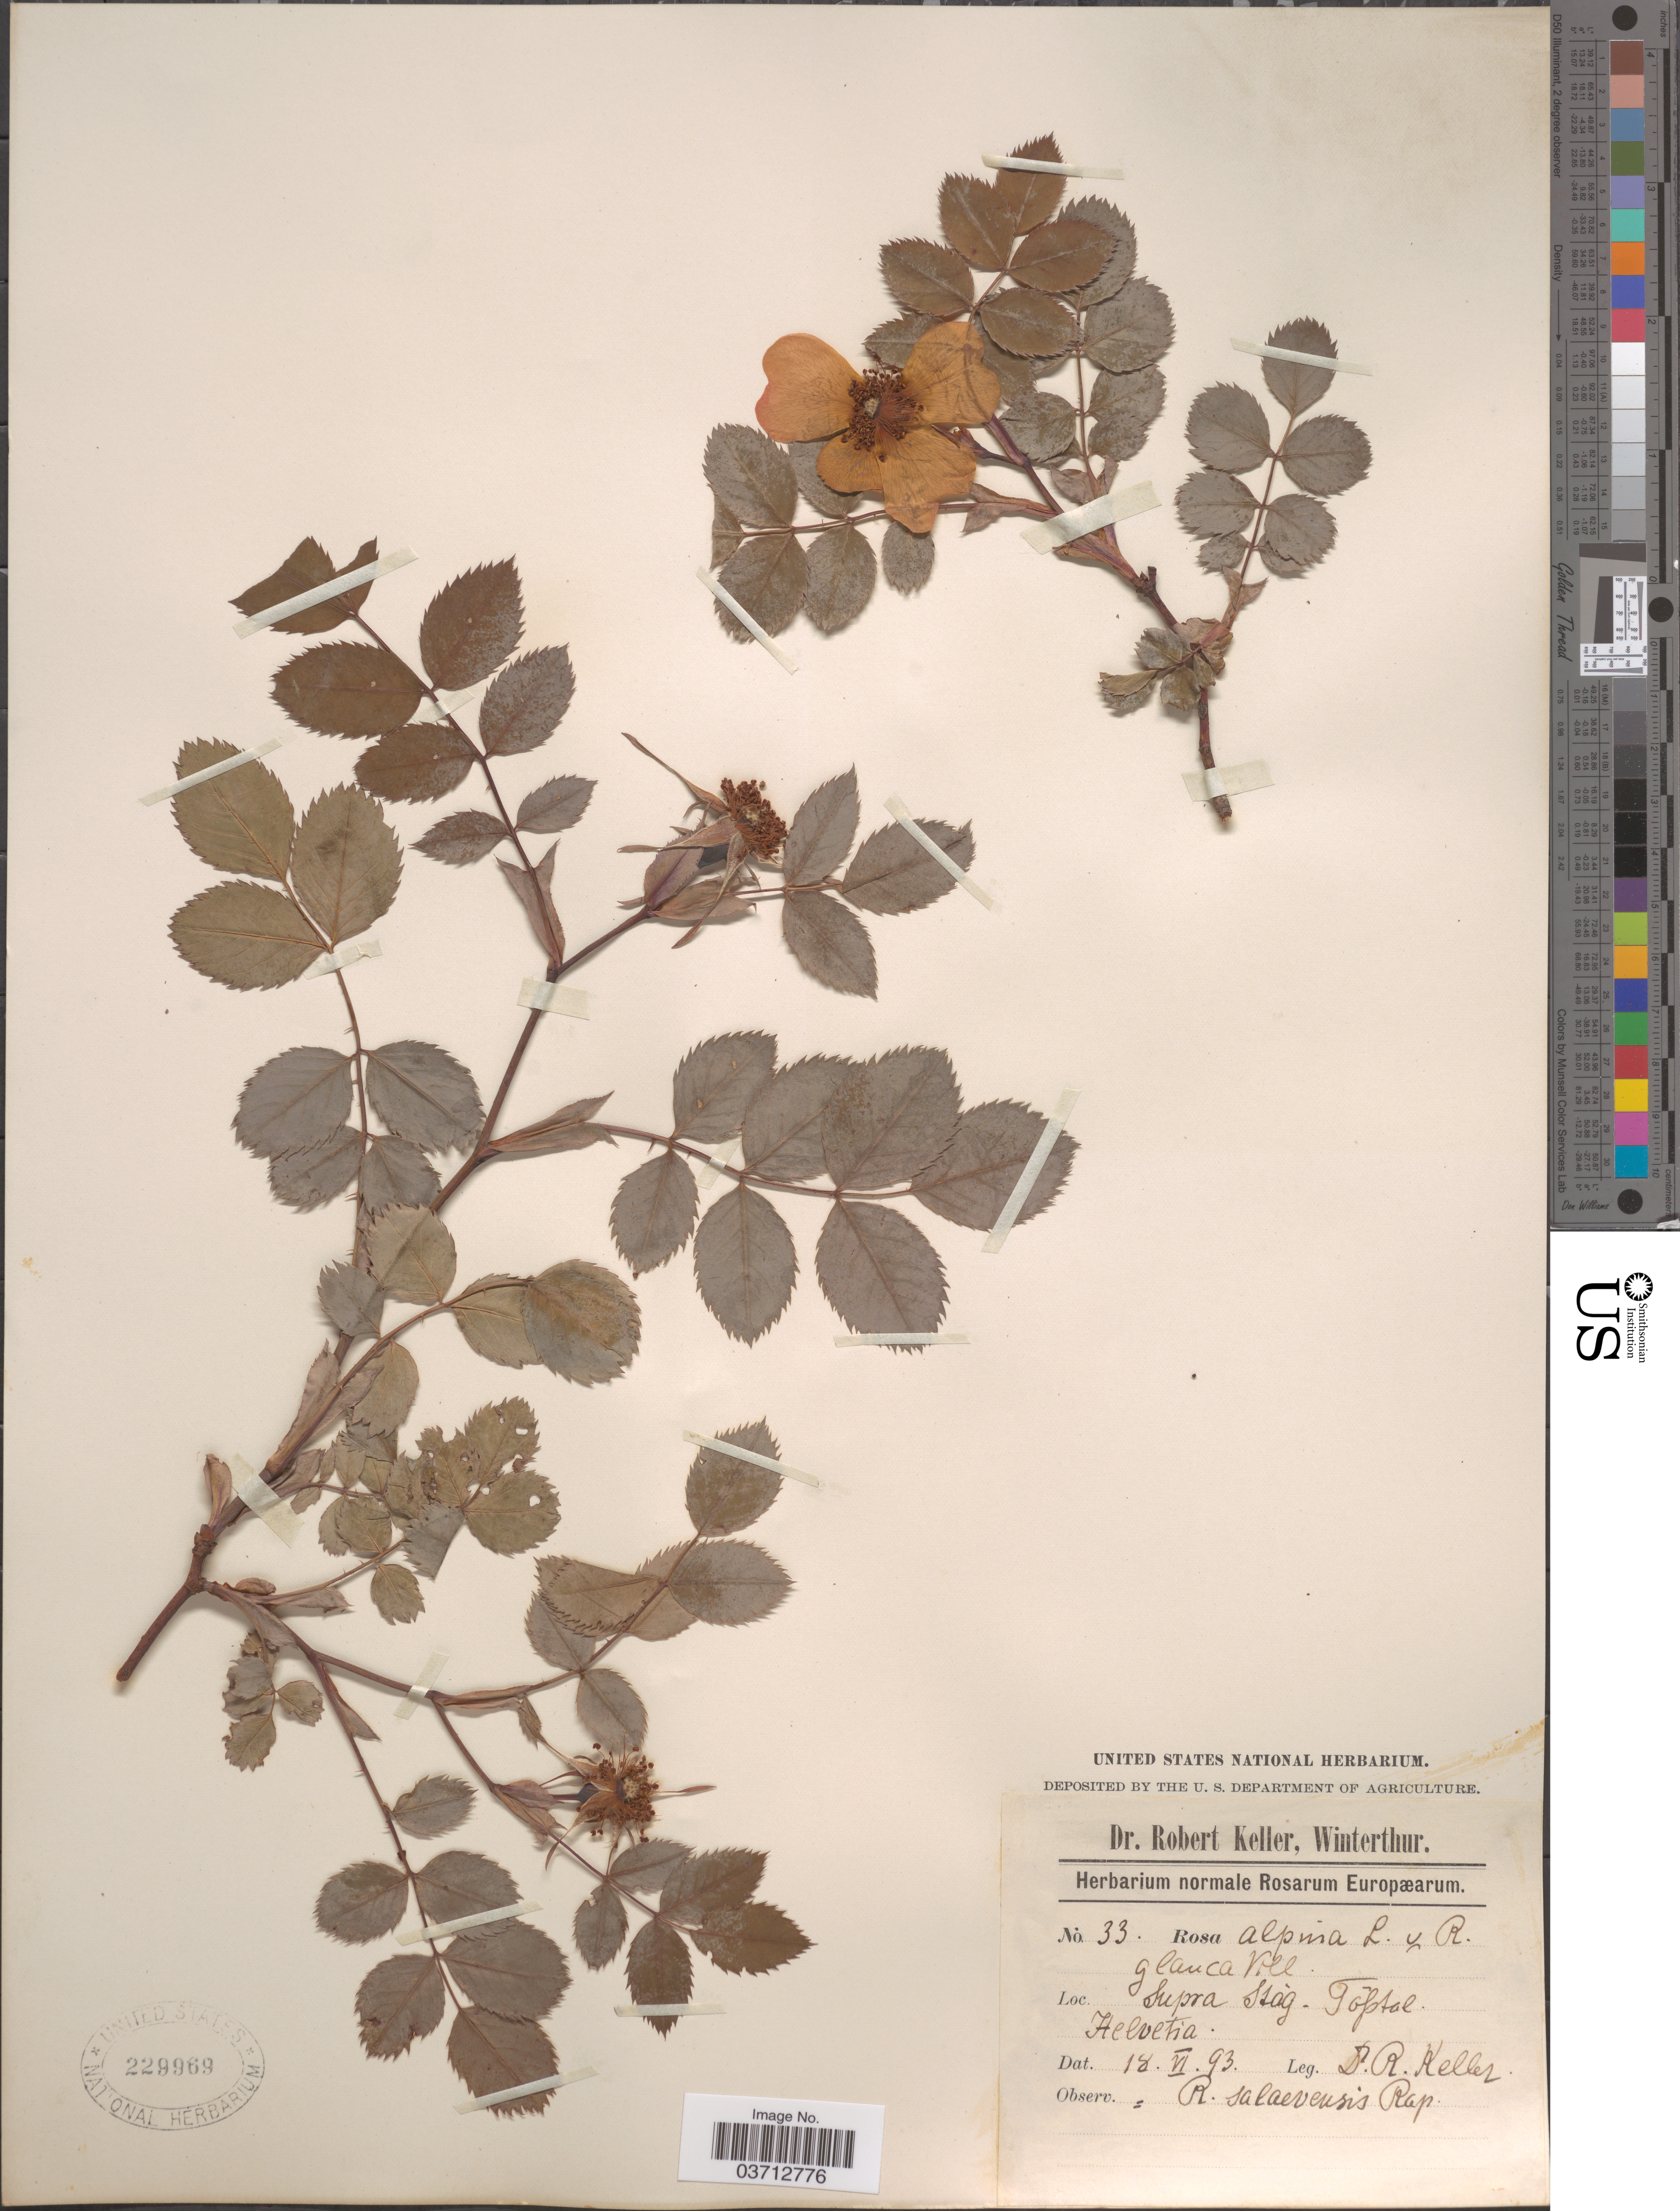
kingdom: Plantae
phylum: Tracheophyta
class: Magnoliopsida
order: Rosales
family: Rosaceae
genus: Rosa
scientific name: Rosa alpina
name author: L.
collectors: R. Keller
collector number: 33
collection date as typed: Transcribed d/m/y: 18/6/93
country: Switzerland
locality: Supra Stäg - Fösstal Helvetia.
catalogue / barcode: US 229969